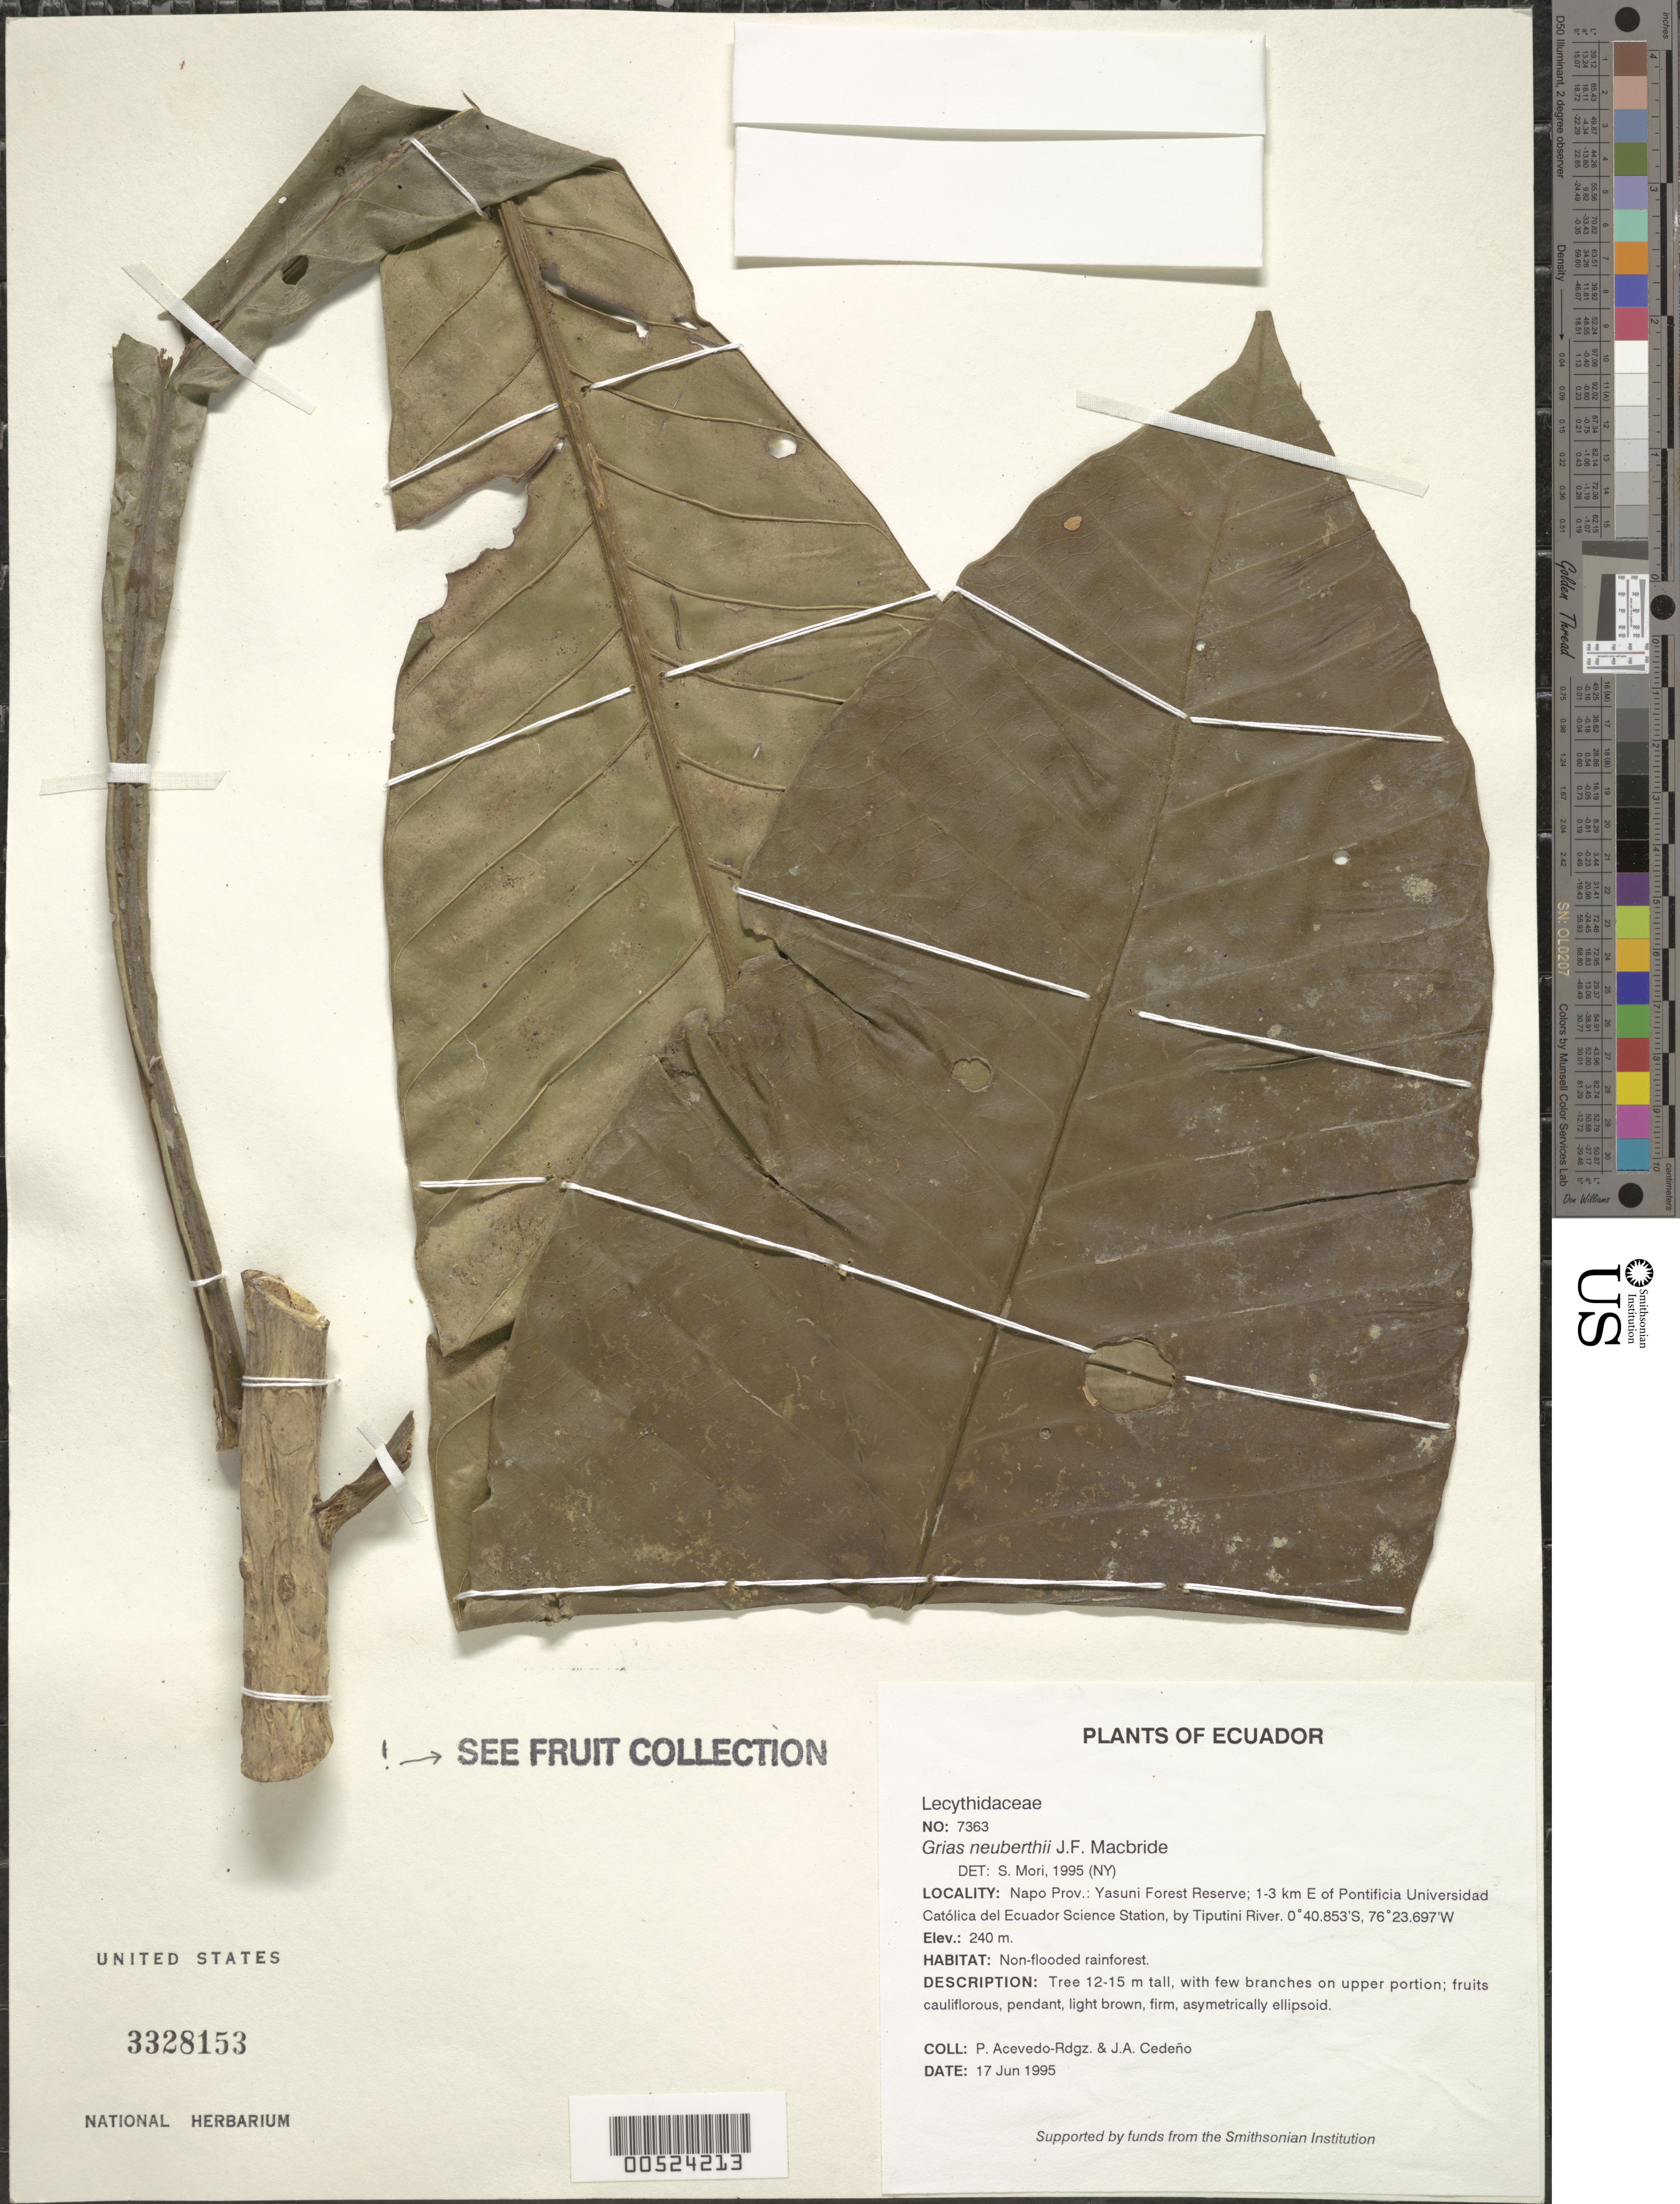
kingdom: Plantae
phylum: Tracheophyta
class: Magnoliopsida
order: Ericales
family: Lecythidaceae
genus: Grias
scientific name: Grias neuberthii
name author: J.F. Macbr.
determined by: Mori, Scott A.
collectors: P. Acevedo-Rodr. & J. A. Cedeño M.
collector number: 7363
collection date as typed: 17 Jun 1995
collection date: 1995-06-17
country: Ecuador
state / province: Napo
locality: Napo Prov.: Yasuni Forest Reserve; 1-3 km E of Pontificia Universidad Católica del Ecuador Science Station by Tiputini River.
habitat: Non-flooded rainforest.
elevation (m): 240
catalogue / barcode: US 3328153